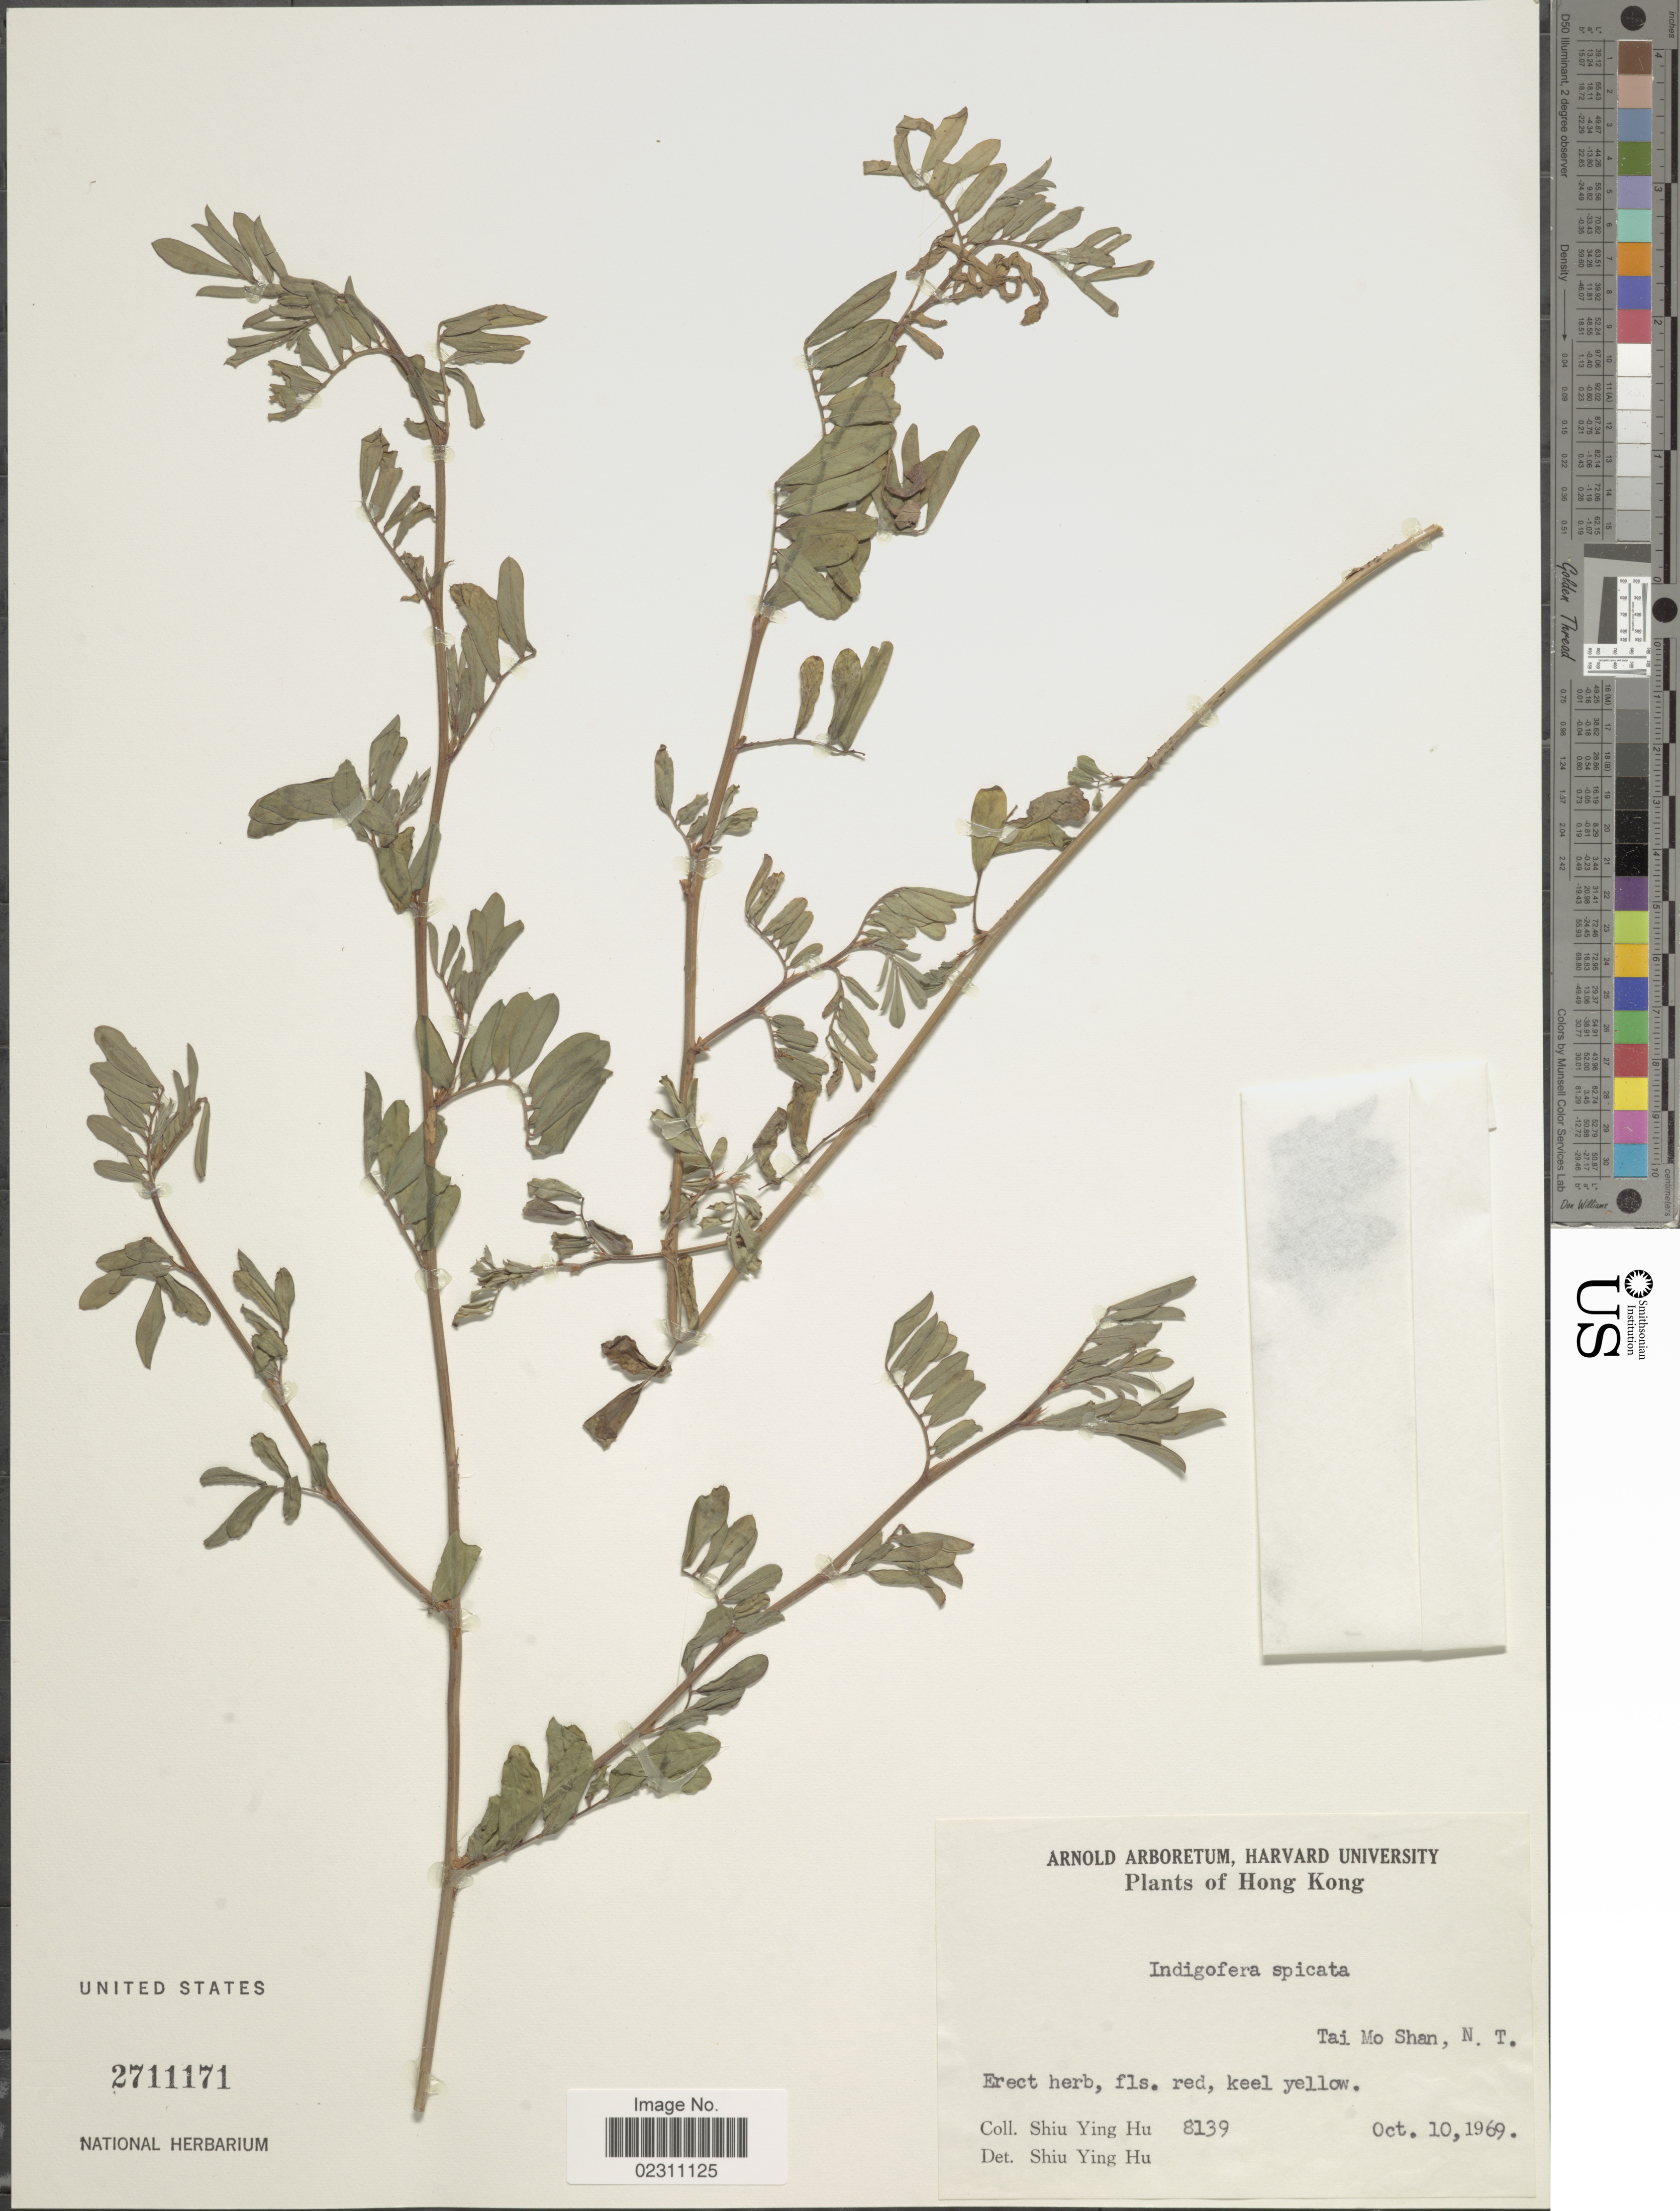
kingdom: Plantae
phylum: Tracheophyta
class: Magnoliopsida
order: Fabales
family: Fabaceae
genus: Indigofera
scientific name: Indigofera hendecaphylla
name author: Jacq.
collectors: S. Y. Hu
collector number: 8139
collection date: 1969-10-10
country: China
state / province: Hong Kong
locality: Tai Mo Shan,. N. T.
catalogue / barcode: US 2711171